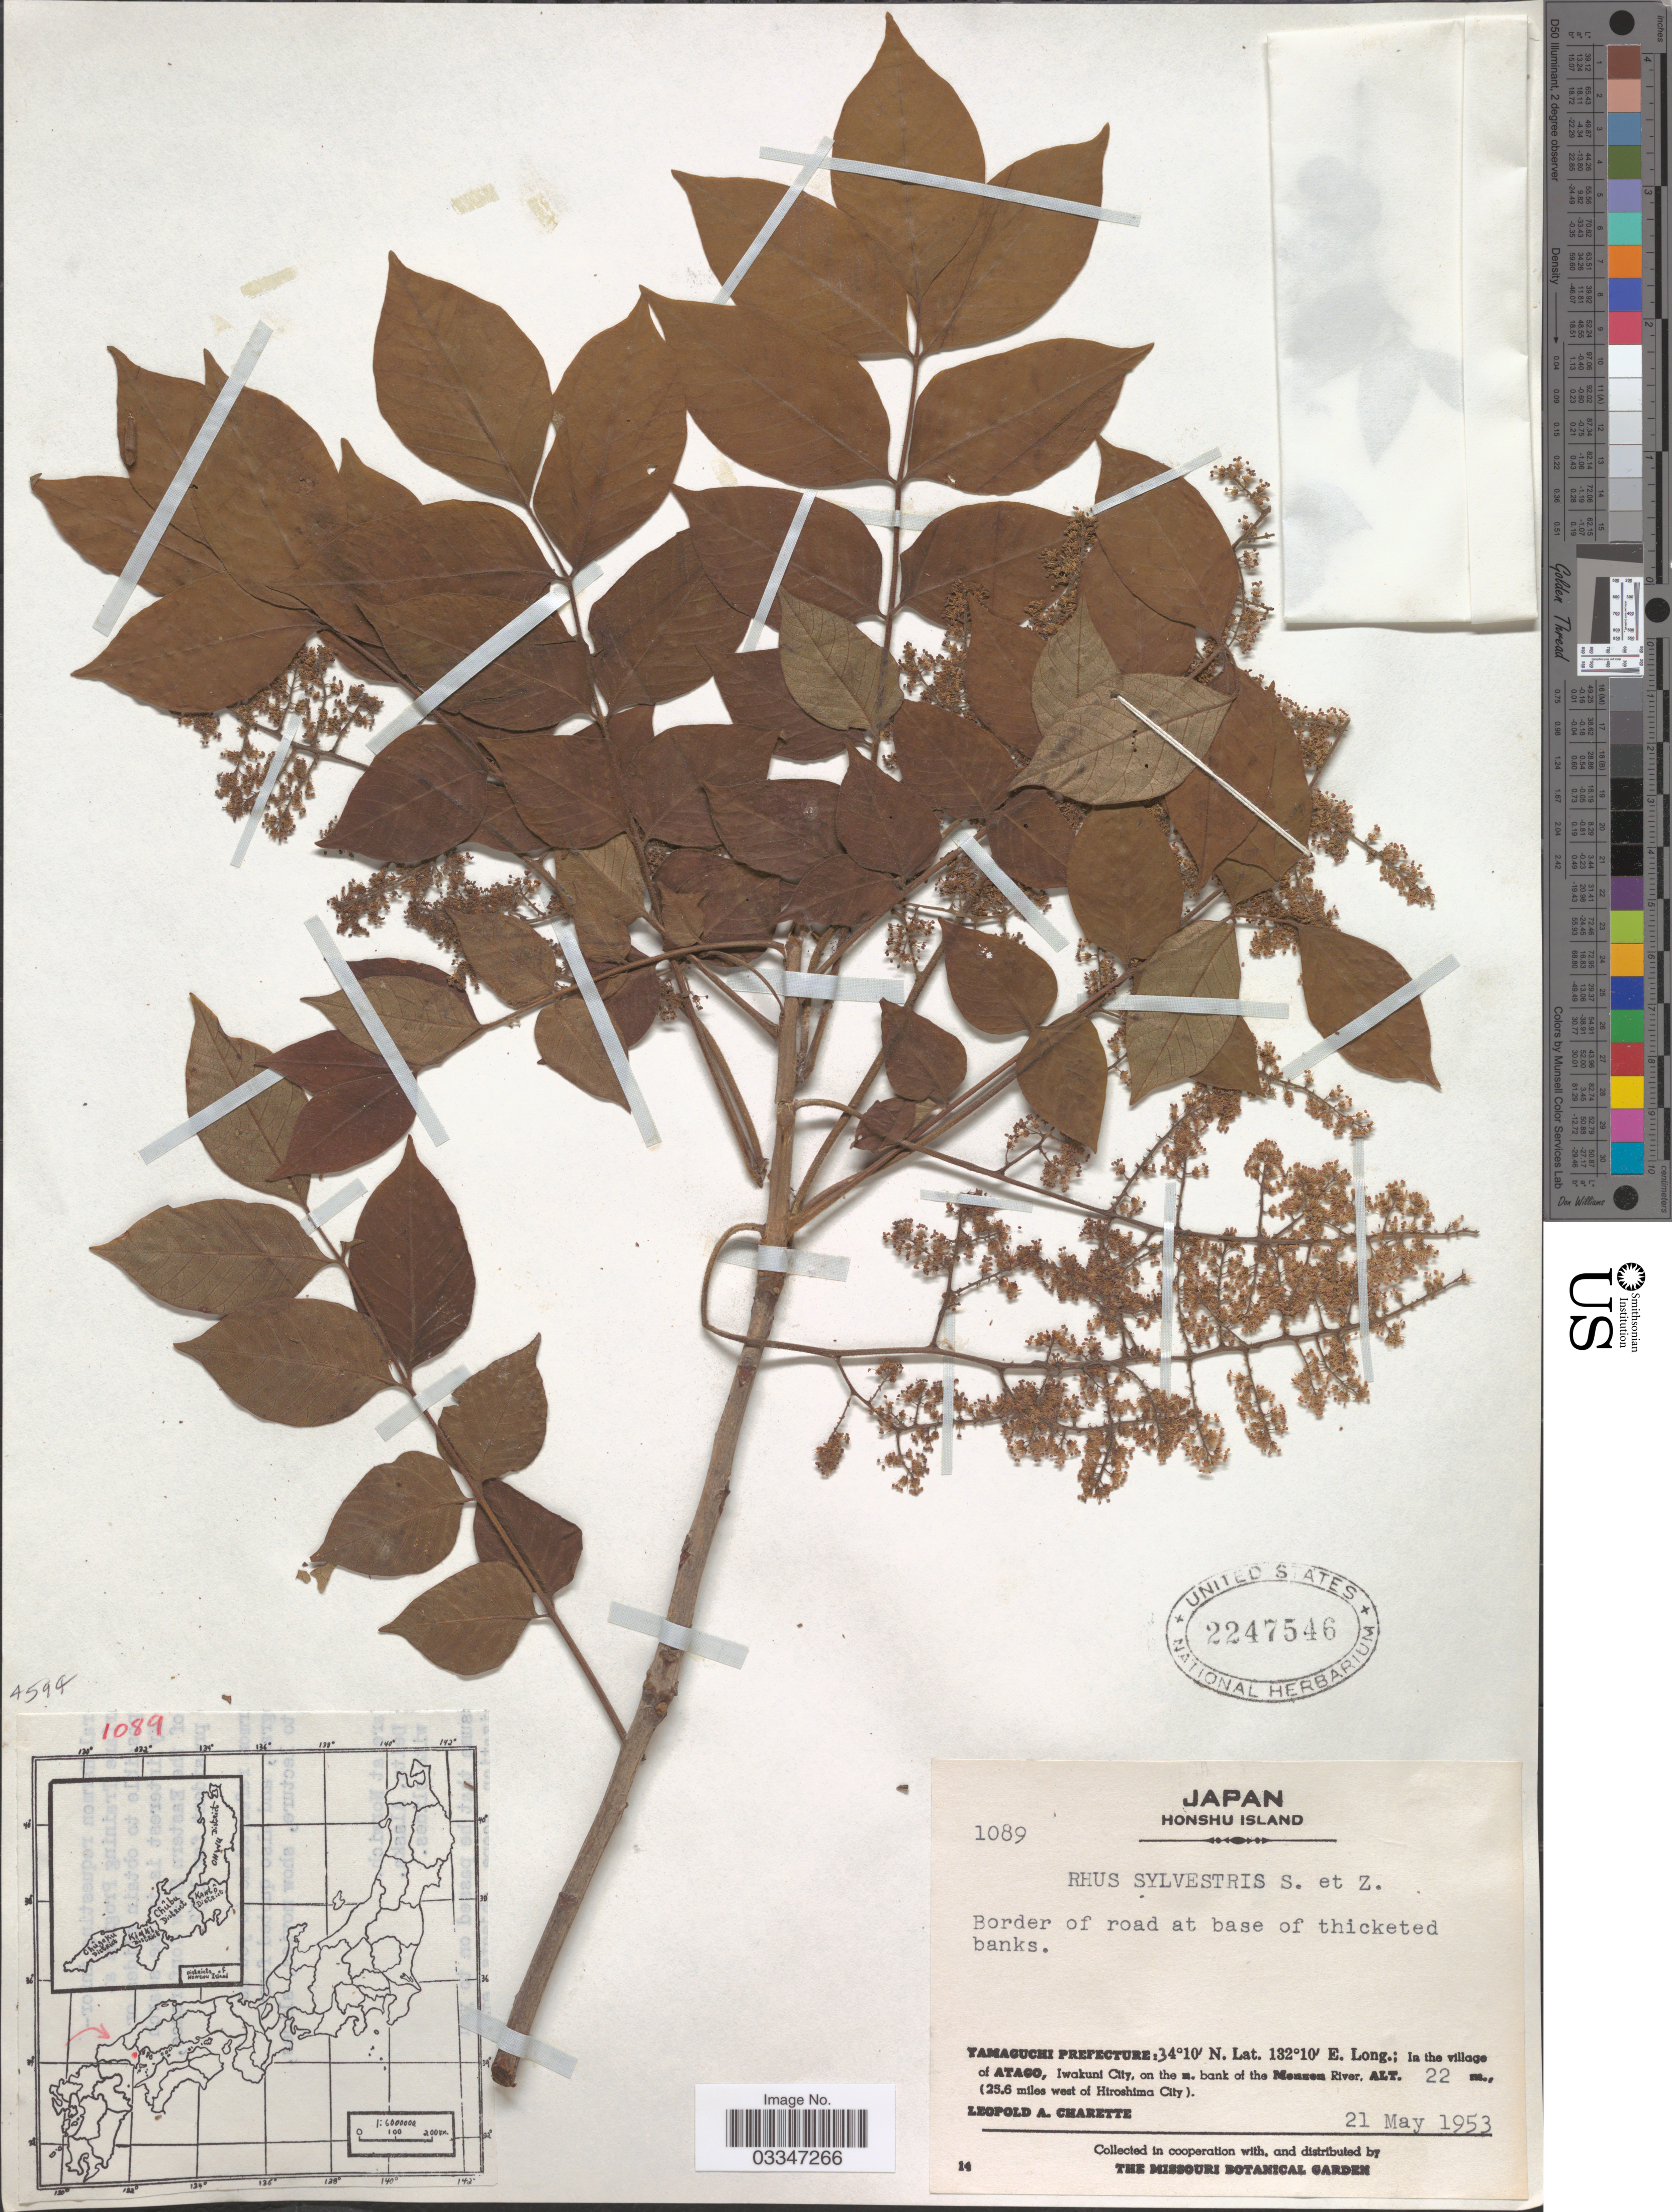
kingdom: Plantae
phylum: Tracheophyta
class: Magnoliopsida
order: Sapindales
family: Anacardiaceae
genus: Rhus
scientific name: Rhus sylvestris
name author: Siebold & Zucc.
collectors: L. A. Charette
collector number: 1089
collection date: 1953-05-21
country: Japan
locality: Honshu Island. Yamaguchi Prefecture: In the village of Atago, Iwakuni City, on the n. bank of the Menzen River. (25.6 miles west of Hiroshima City).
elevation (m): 22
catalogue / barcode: US 2247546